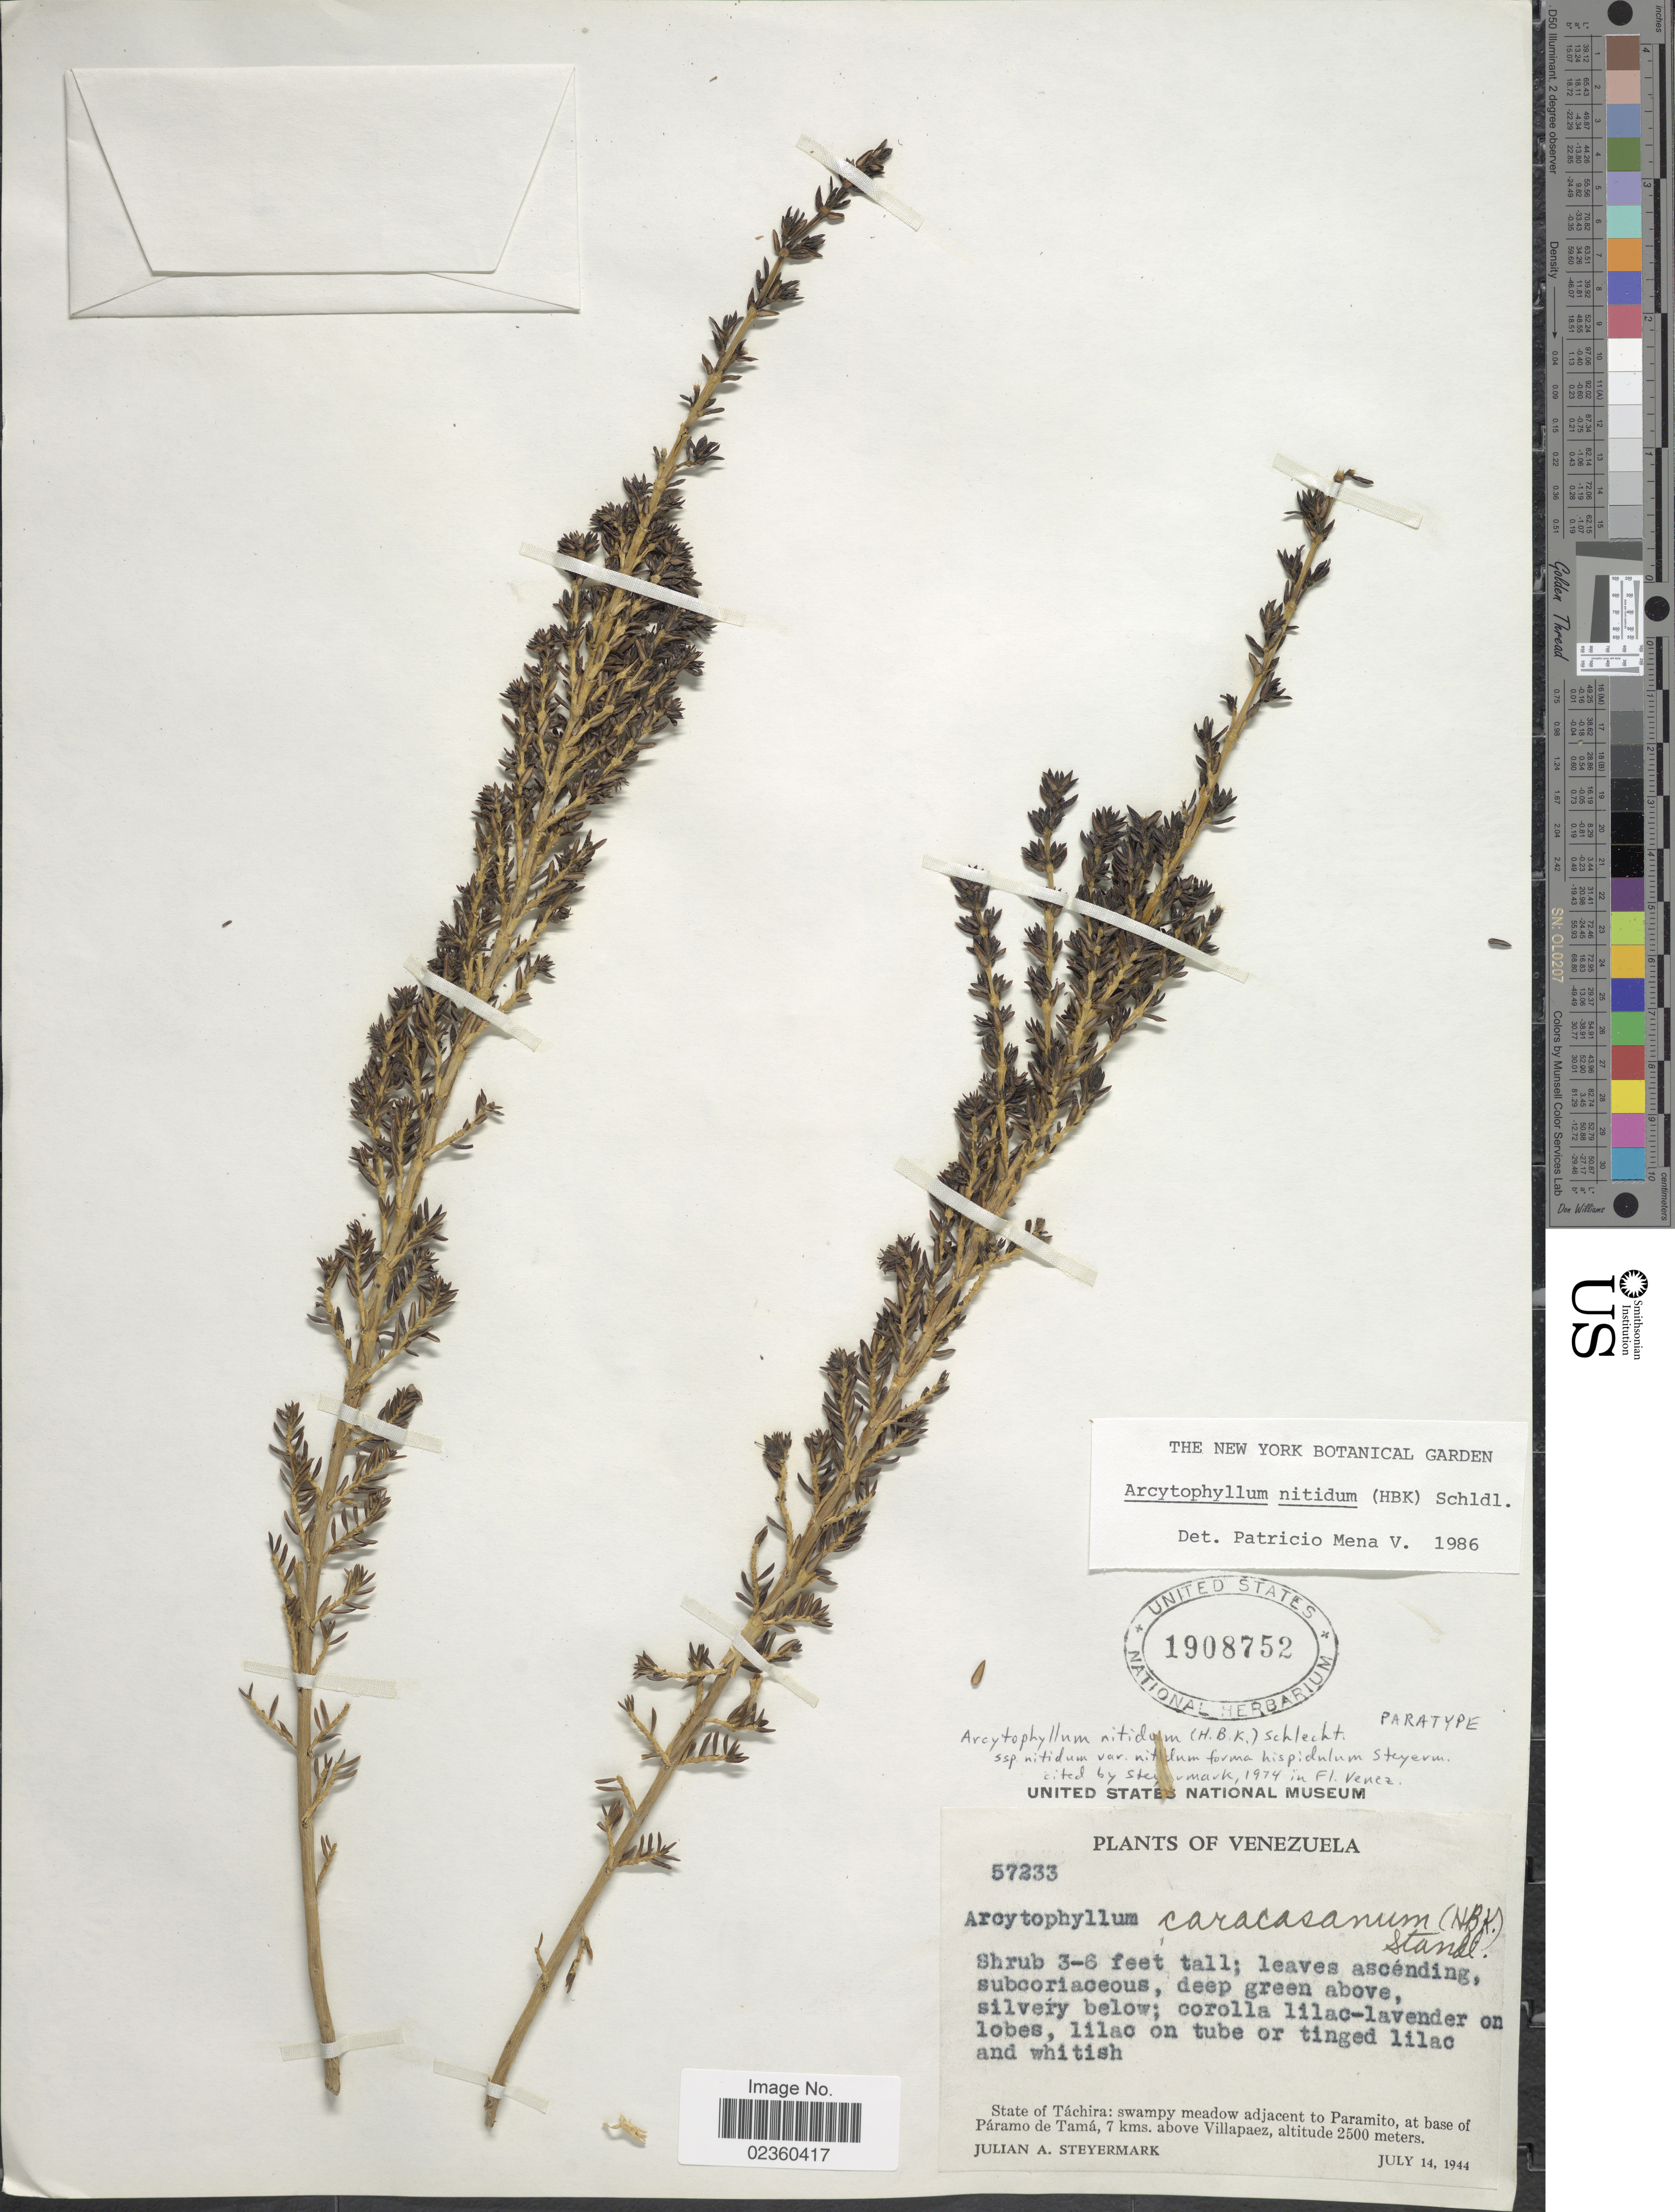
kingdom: Plantae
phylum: Tracheophyta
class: Magnoliopsida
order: Gentianales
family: Rubiaceae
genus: Arcytophyllum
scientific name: Arcytophyllum nitidum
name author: (Kunth) Schltdl.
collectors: J. Steyermark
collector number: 57233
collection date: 1944-07-14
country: Venezuela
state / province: Tachira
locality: Swamoy meadow adjacent to Paramito, at base of Páramo de Tamá, 7 kms, above Villapaez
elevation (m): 2500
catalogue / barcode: US 1908752